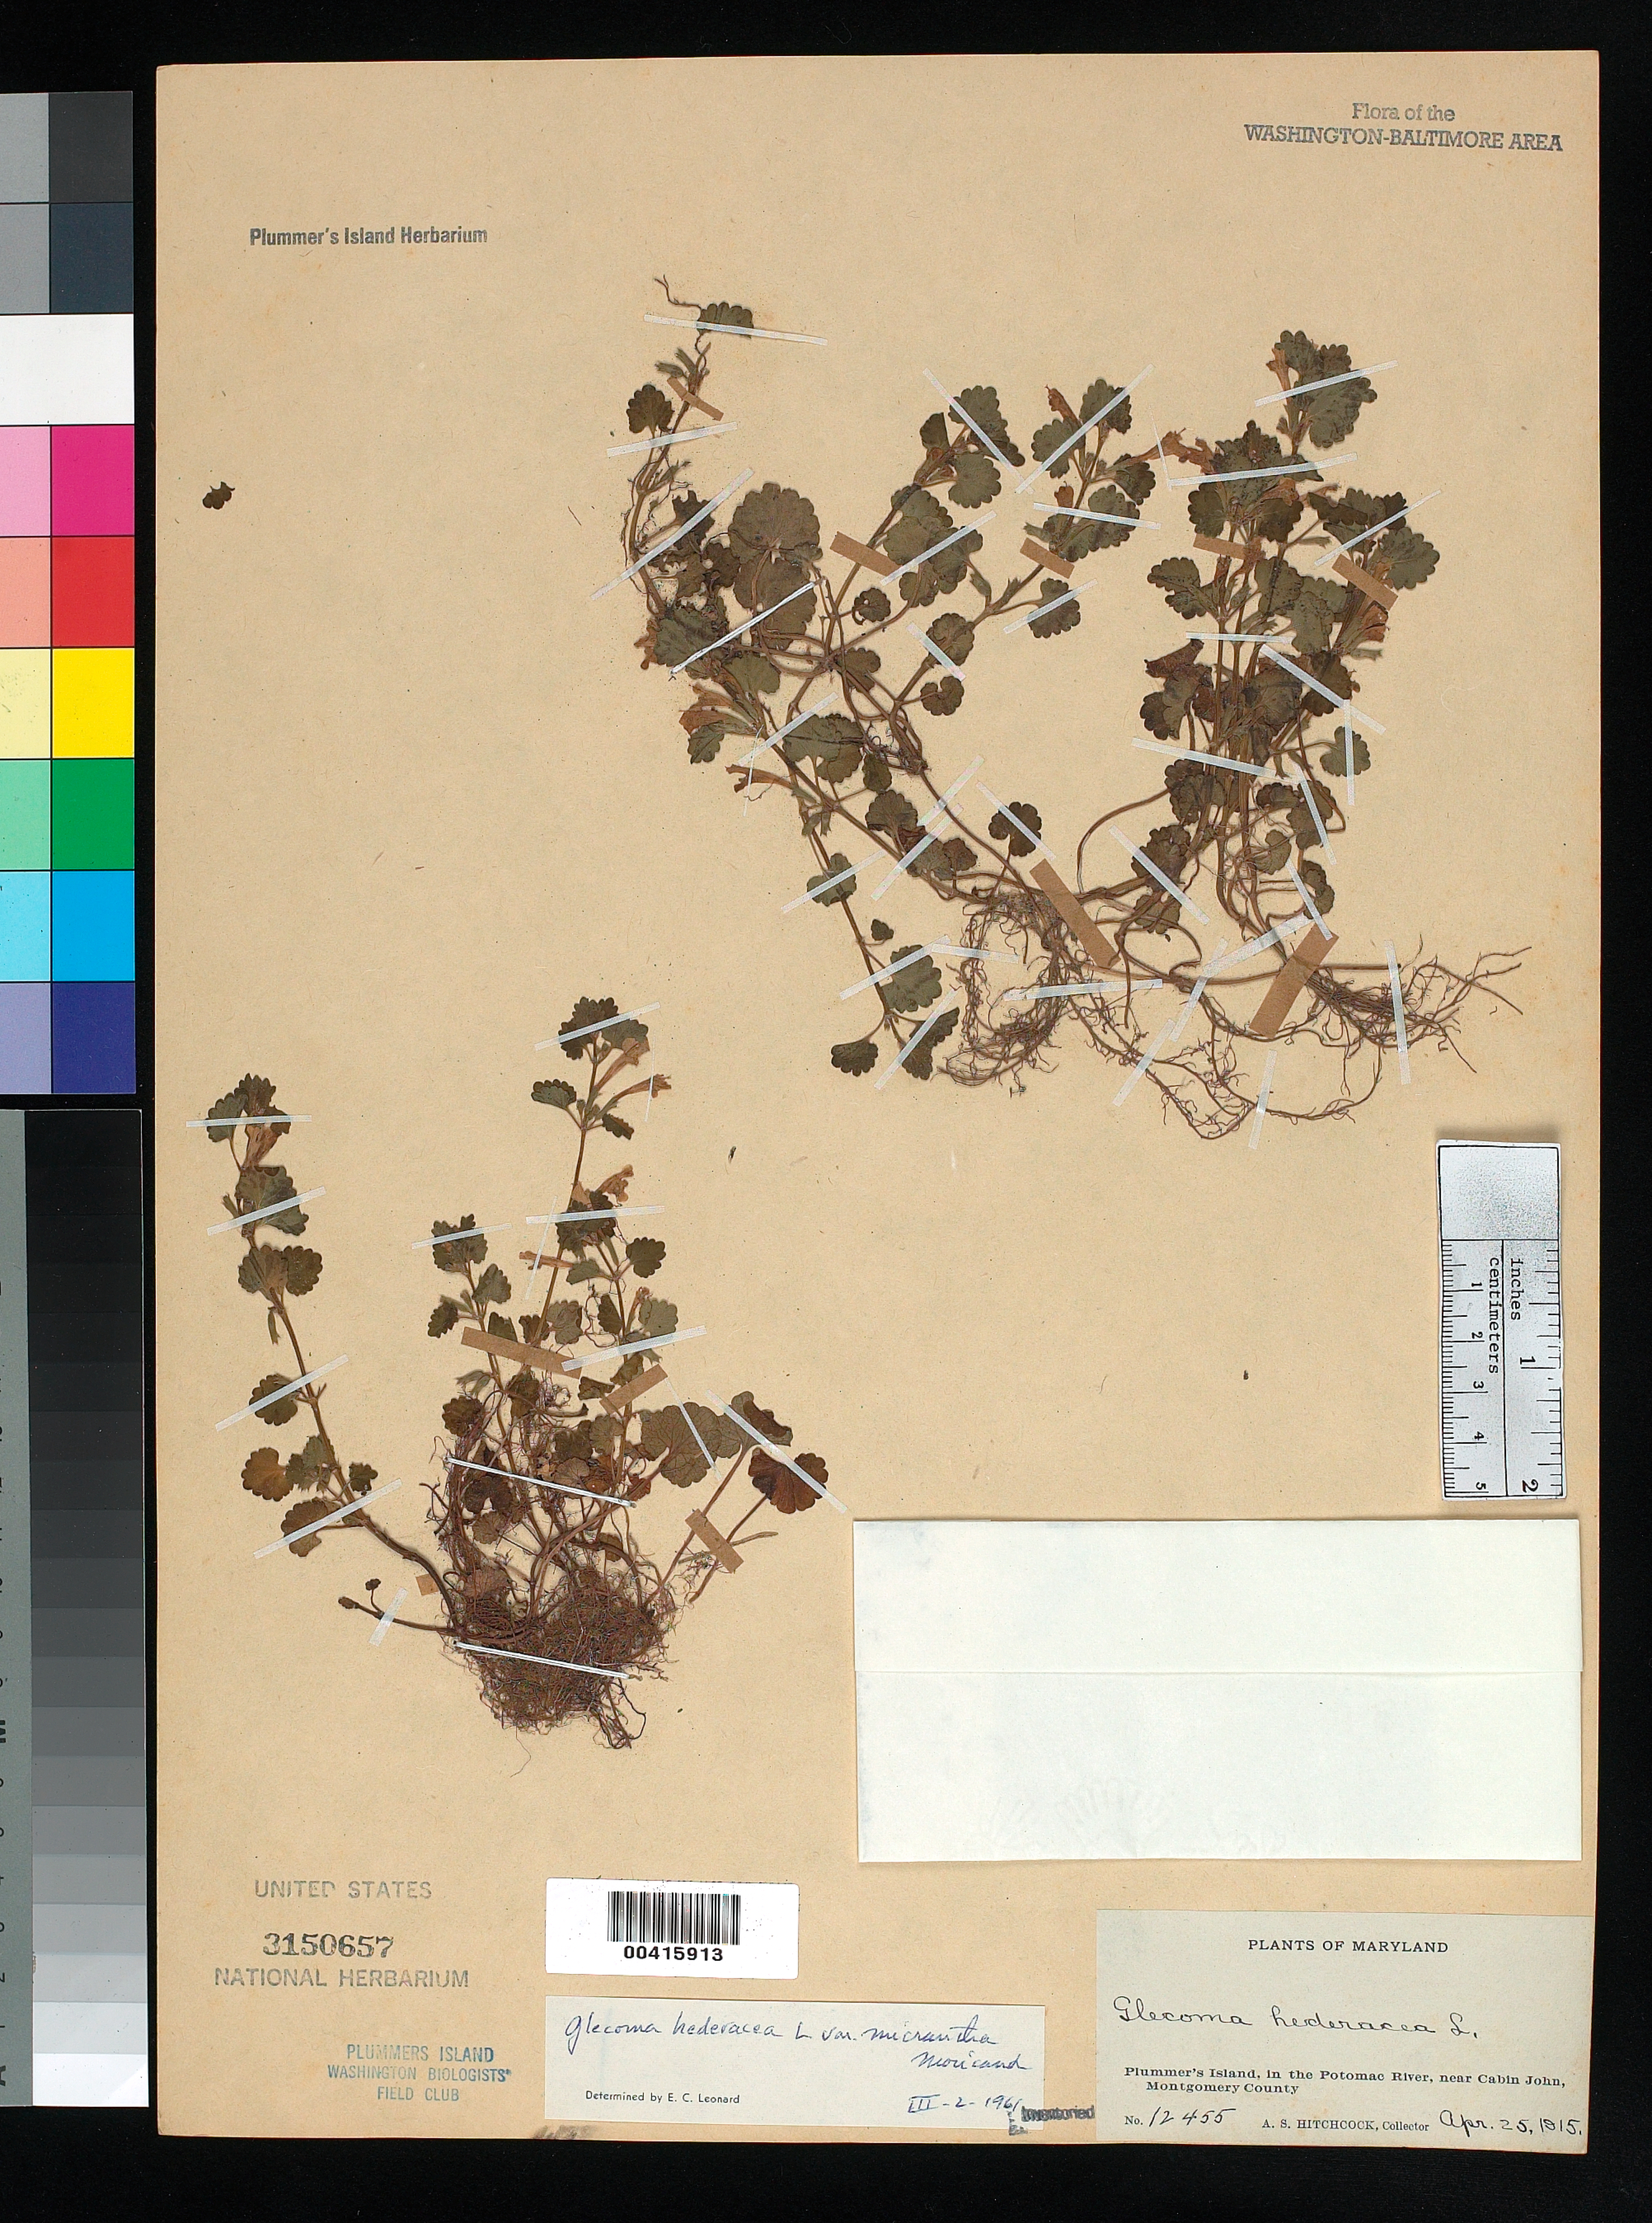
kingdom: Plantae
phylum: Tracheophyta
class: Magnoliopsida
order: Lamiales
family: Lamiaceae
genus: Glechoma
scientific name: Glechoma hederacea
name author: L.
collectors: A. S. Hitchcock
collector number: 12455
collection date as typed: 25 Apr 1915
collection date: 1915-04-25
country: United States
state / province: Maryland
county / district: Montgomery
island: Plummers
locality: Plummer's Island C. & O. Canal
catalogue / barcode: US 3150657